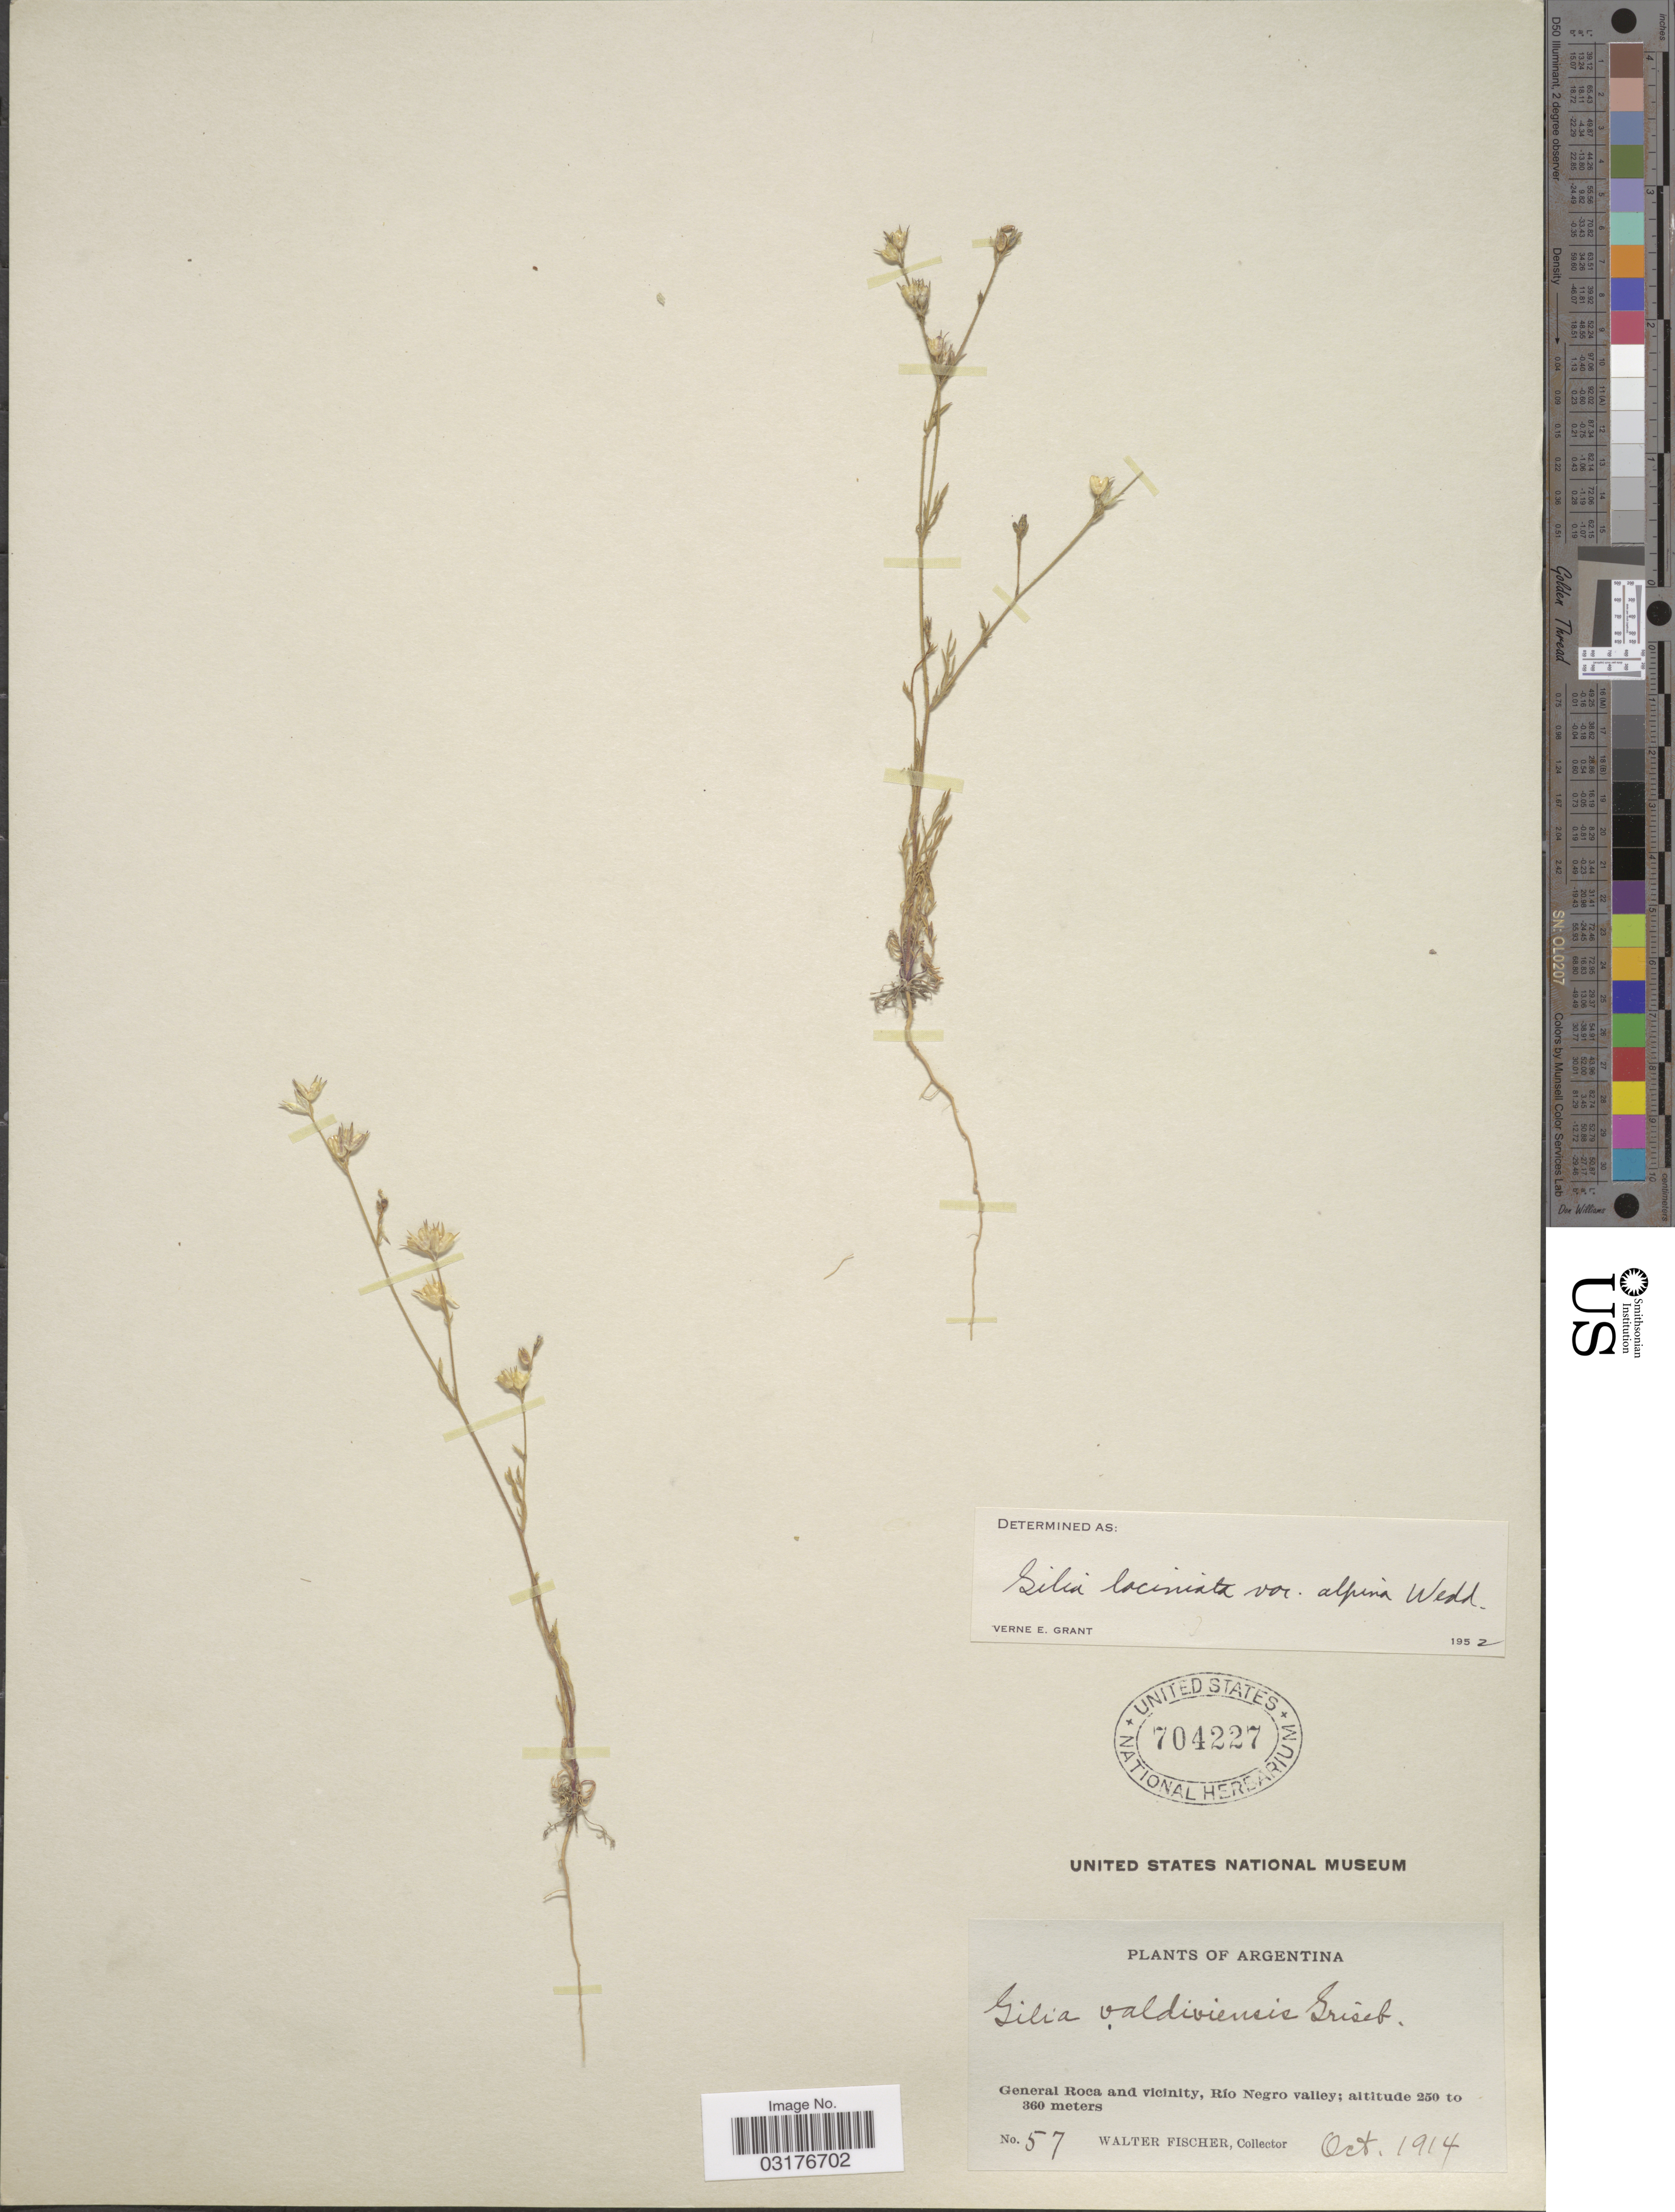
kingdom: Plantae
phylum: Tracheophyta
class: Magnoliopsida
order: Ericales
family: Polemoniaceae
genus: Gilia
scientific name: Gilia laciniata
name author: Ruiz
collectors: W. Fischer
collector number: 57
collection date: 1914-10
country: Argentina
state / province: Rio Negro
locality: General Roca and vicinity, Río Negro valley.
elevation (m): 250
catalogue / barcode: US 704227